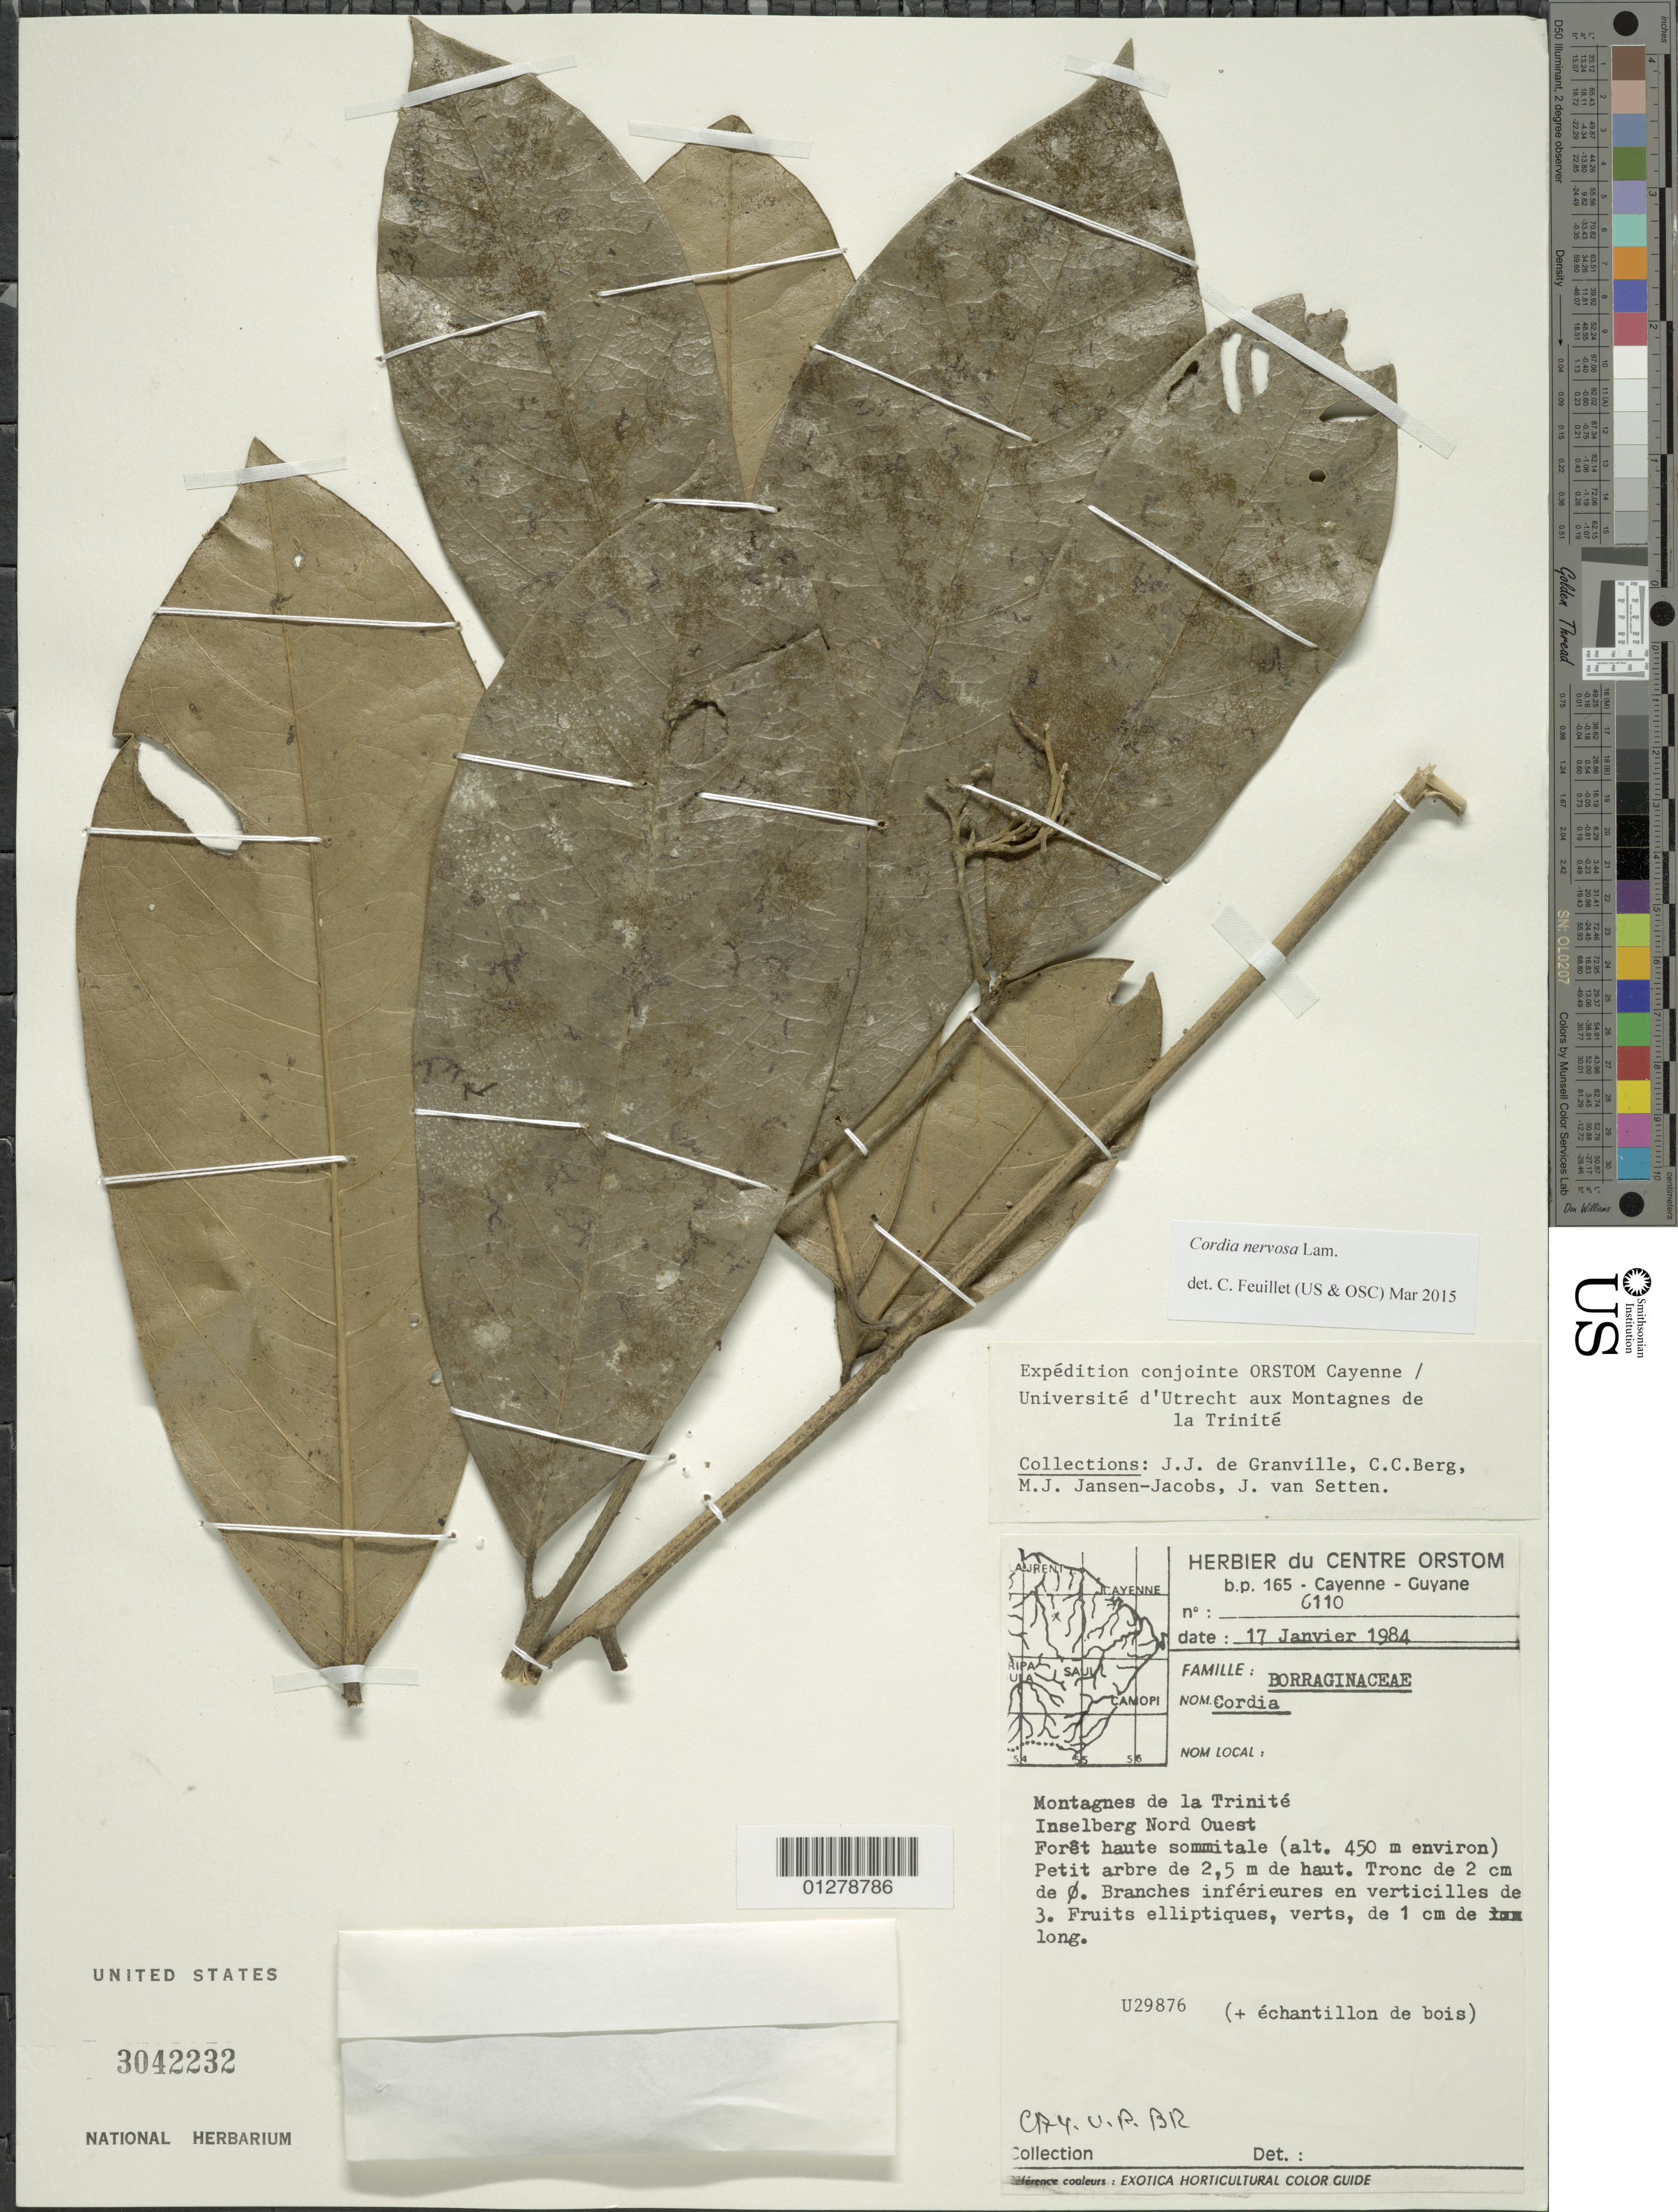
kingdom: Plantae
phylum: Tracheophyta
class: Magnoliopsida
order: Boraginales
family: Cordiaceae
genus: Cordia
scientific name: Cordia nervosa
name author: Lam.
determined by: Feuillet, C.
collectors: J.-J. de Granville, C. C. Berg, M. J. Jansen-Jacobs & J. van Setten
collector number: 6110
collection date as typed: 17 Jan 1984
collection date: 1984-01-17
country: French Guiana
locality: Montagnes de La Trinité, Inselberg Nord Ouest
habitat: foret haute sommitale (alt. 450 m environ)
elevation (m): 200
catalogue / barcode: US 3042232